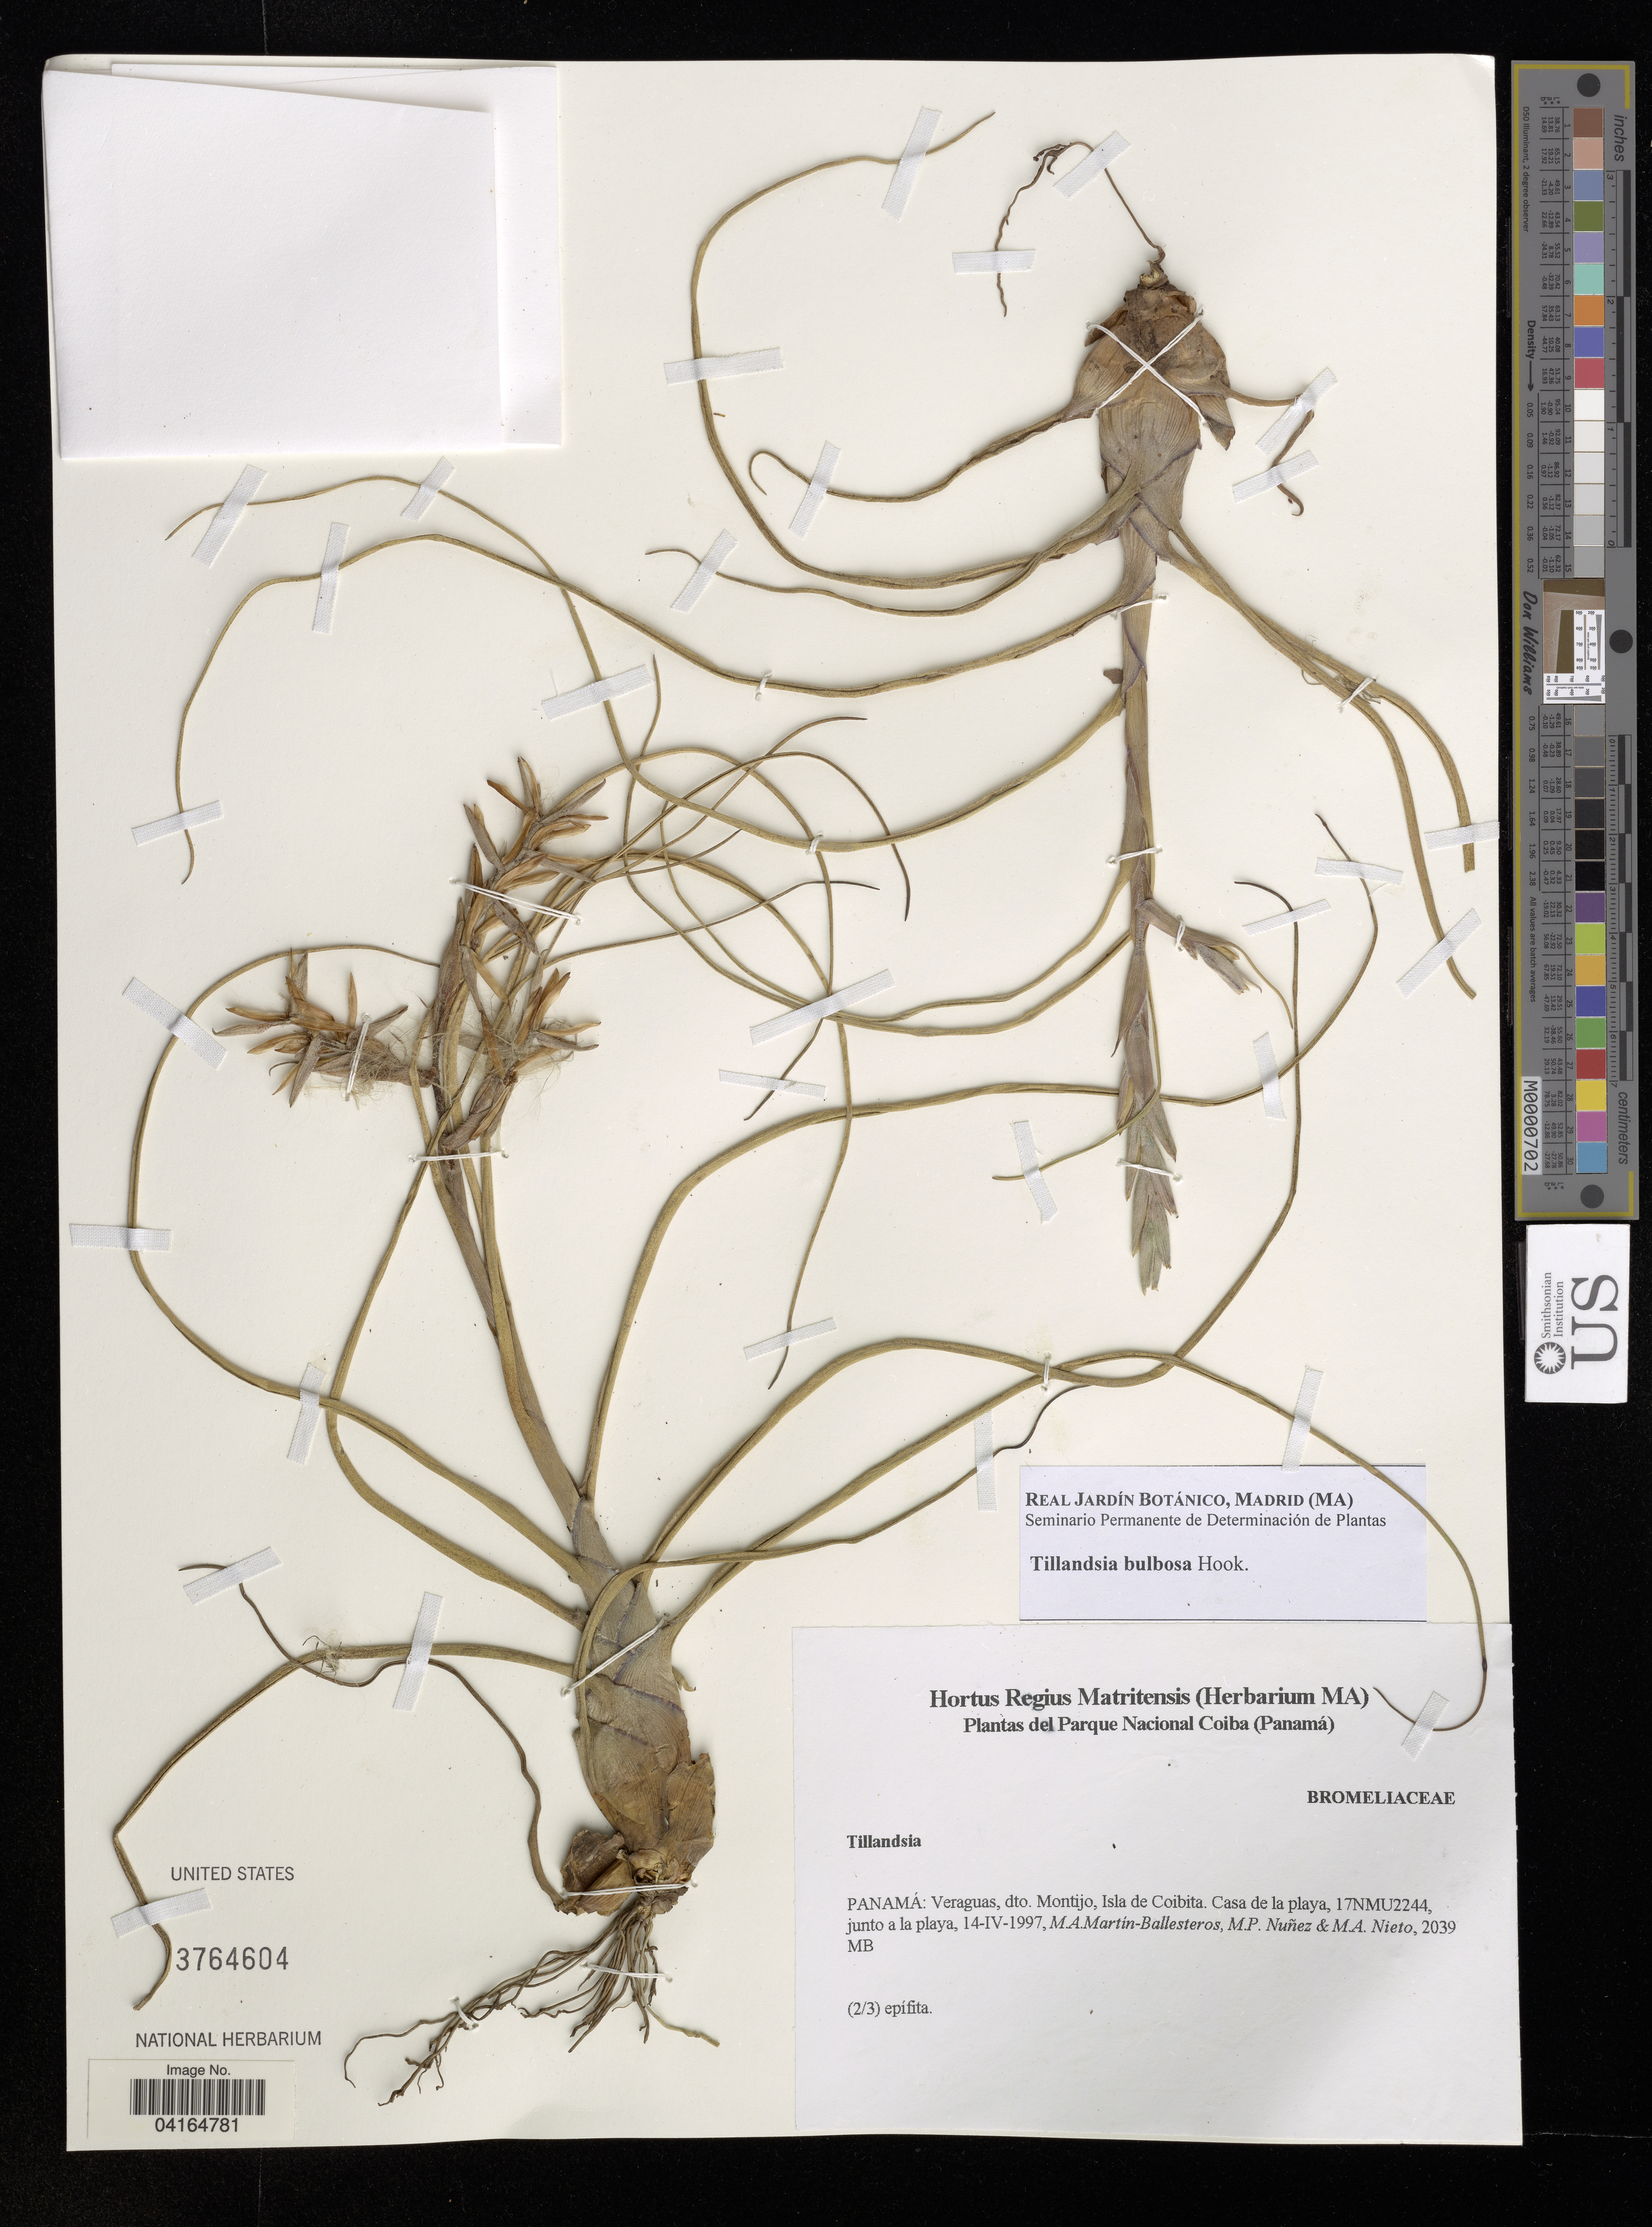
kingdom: Plantae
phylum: Tracheophyta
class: Liliopsida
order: Poales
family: Bromeliaceae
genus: Tillandsia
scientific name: Tillandsia bulbosa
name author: Hook.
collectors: M. Martin Ballesteros, M. Nuñez & M. Nieto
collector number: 2039 MB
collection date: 1997-04-14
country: Panama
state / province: Panamá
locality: Veraguas, dto. Montijo, Isla de Coibita. Casa de la playa, junto a la playa.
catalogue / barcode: US 3764604